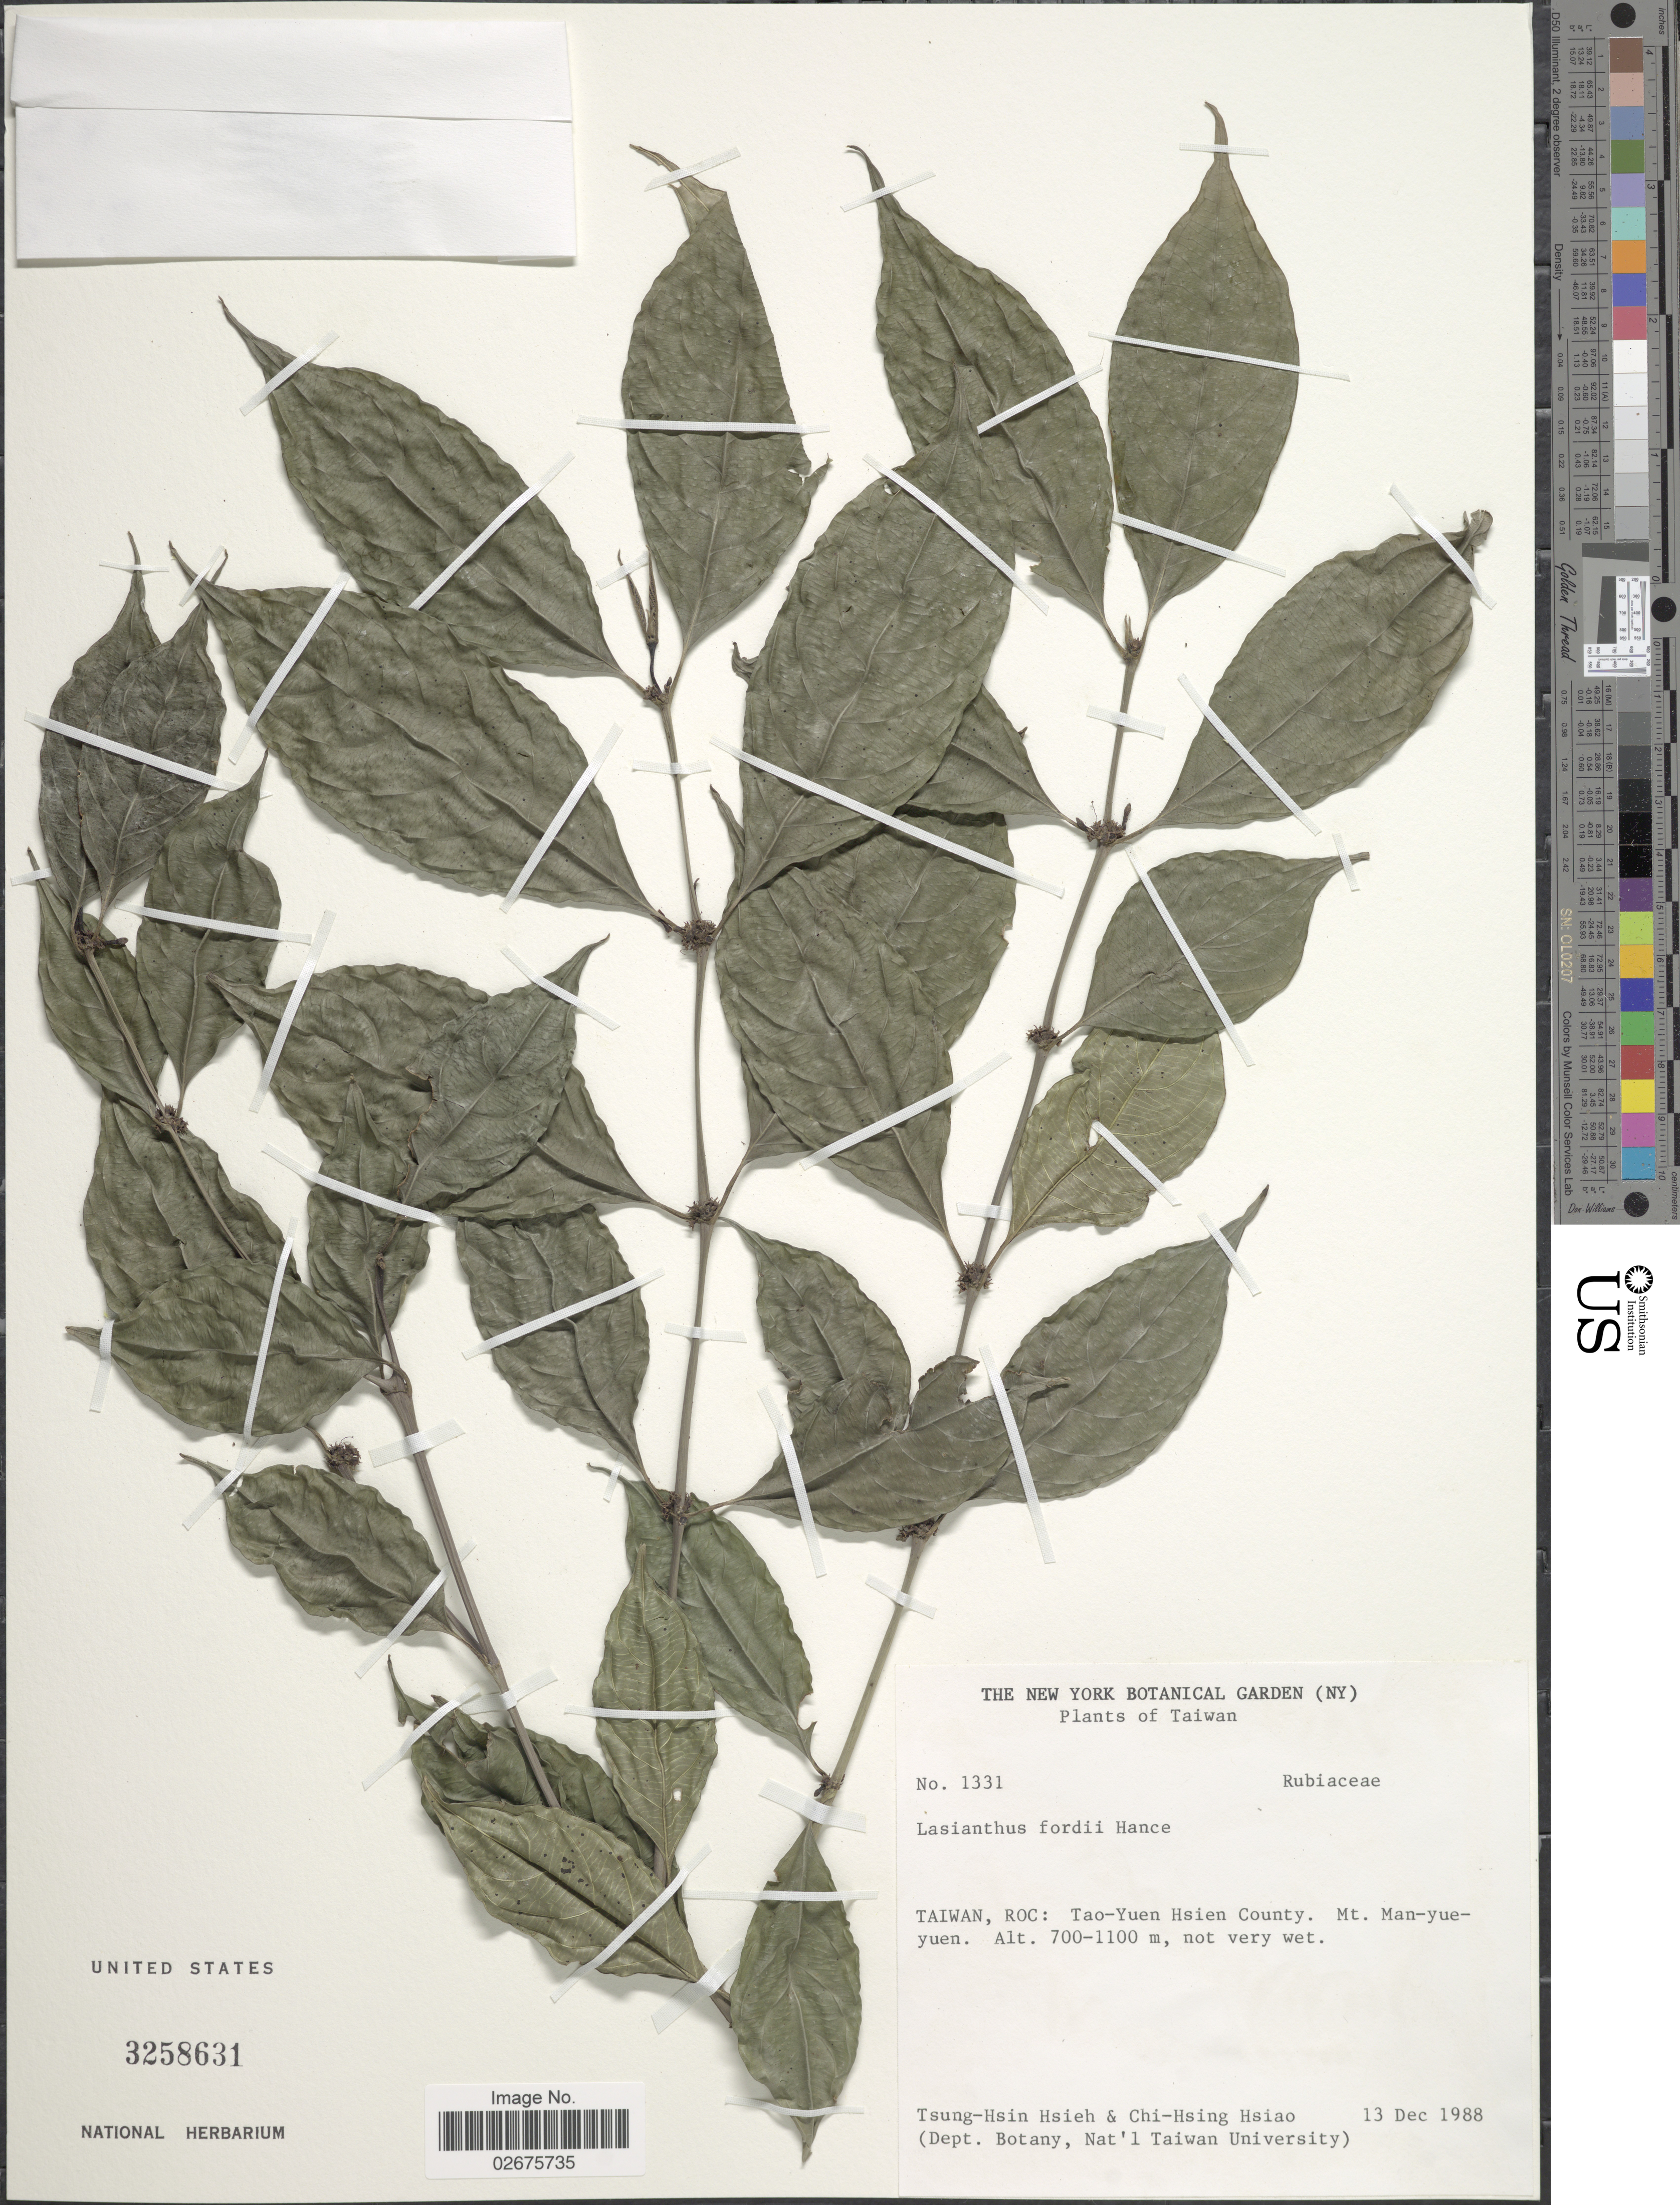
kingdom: Plantae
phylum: Tracheophyta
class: Magnoliopsida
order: Gentianales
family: Rubiaceae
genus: Lasianthus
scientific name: Lasianthus fordii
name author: Hance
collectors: Tsung-Hsin Hsieh & C. Hsiao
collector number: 1331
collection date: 1988-12-13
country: Taiwan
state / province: Taoyuan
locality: Taiwan, Roc: Tao-Yuen Hsien County, Mt. Man-yue-yuen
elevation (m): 700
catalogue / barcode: US 3258631